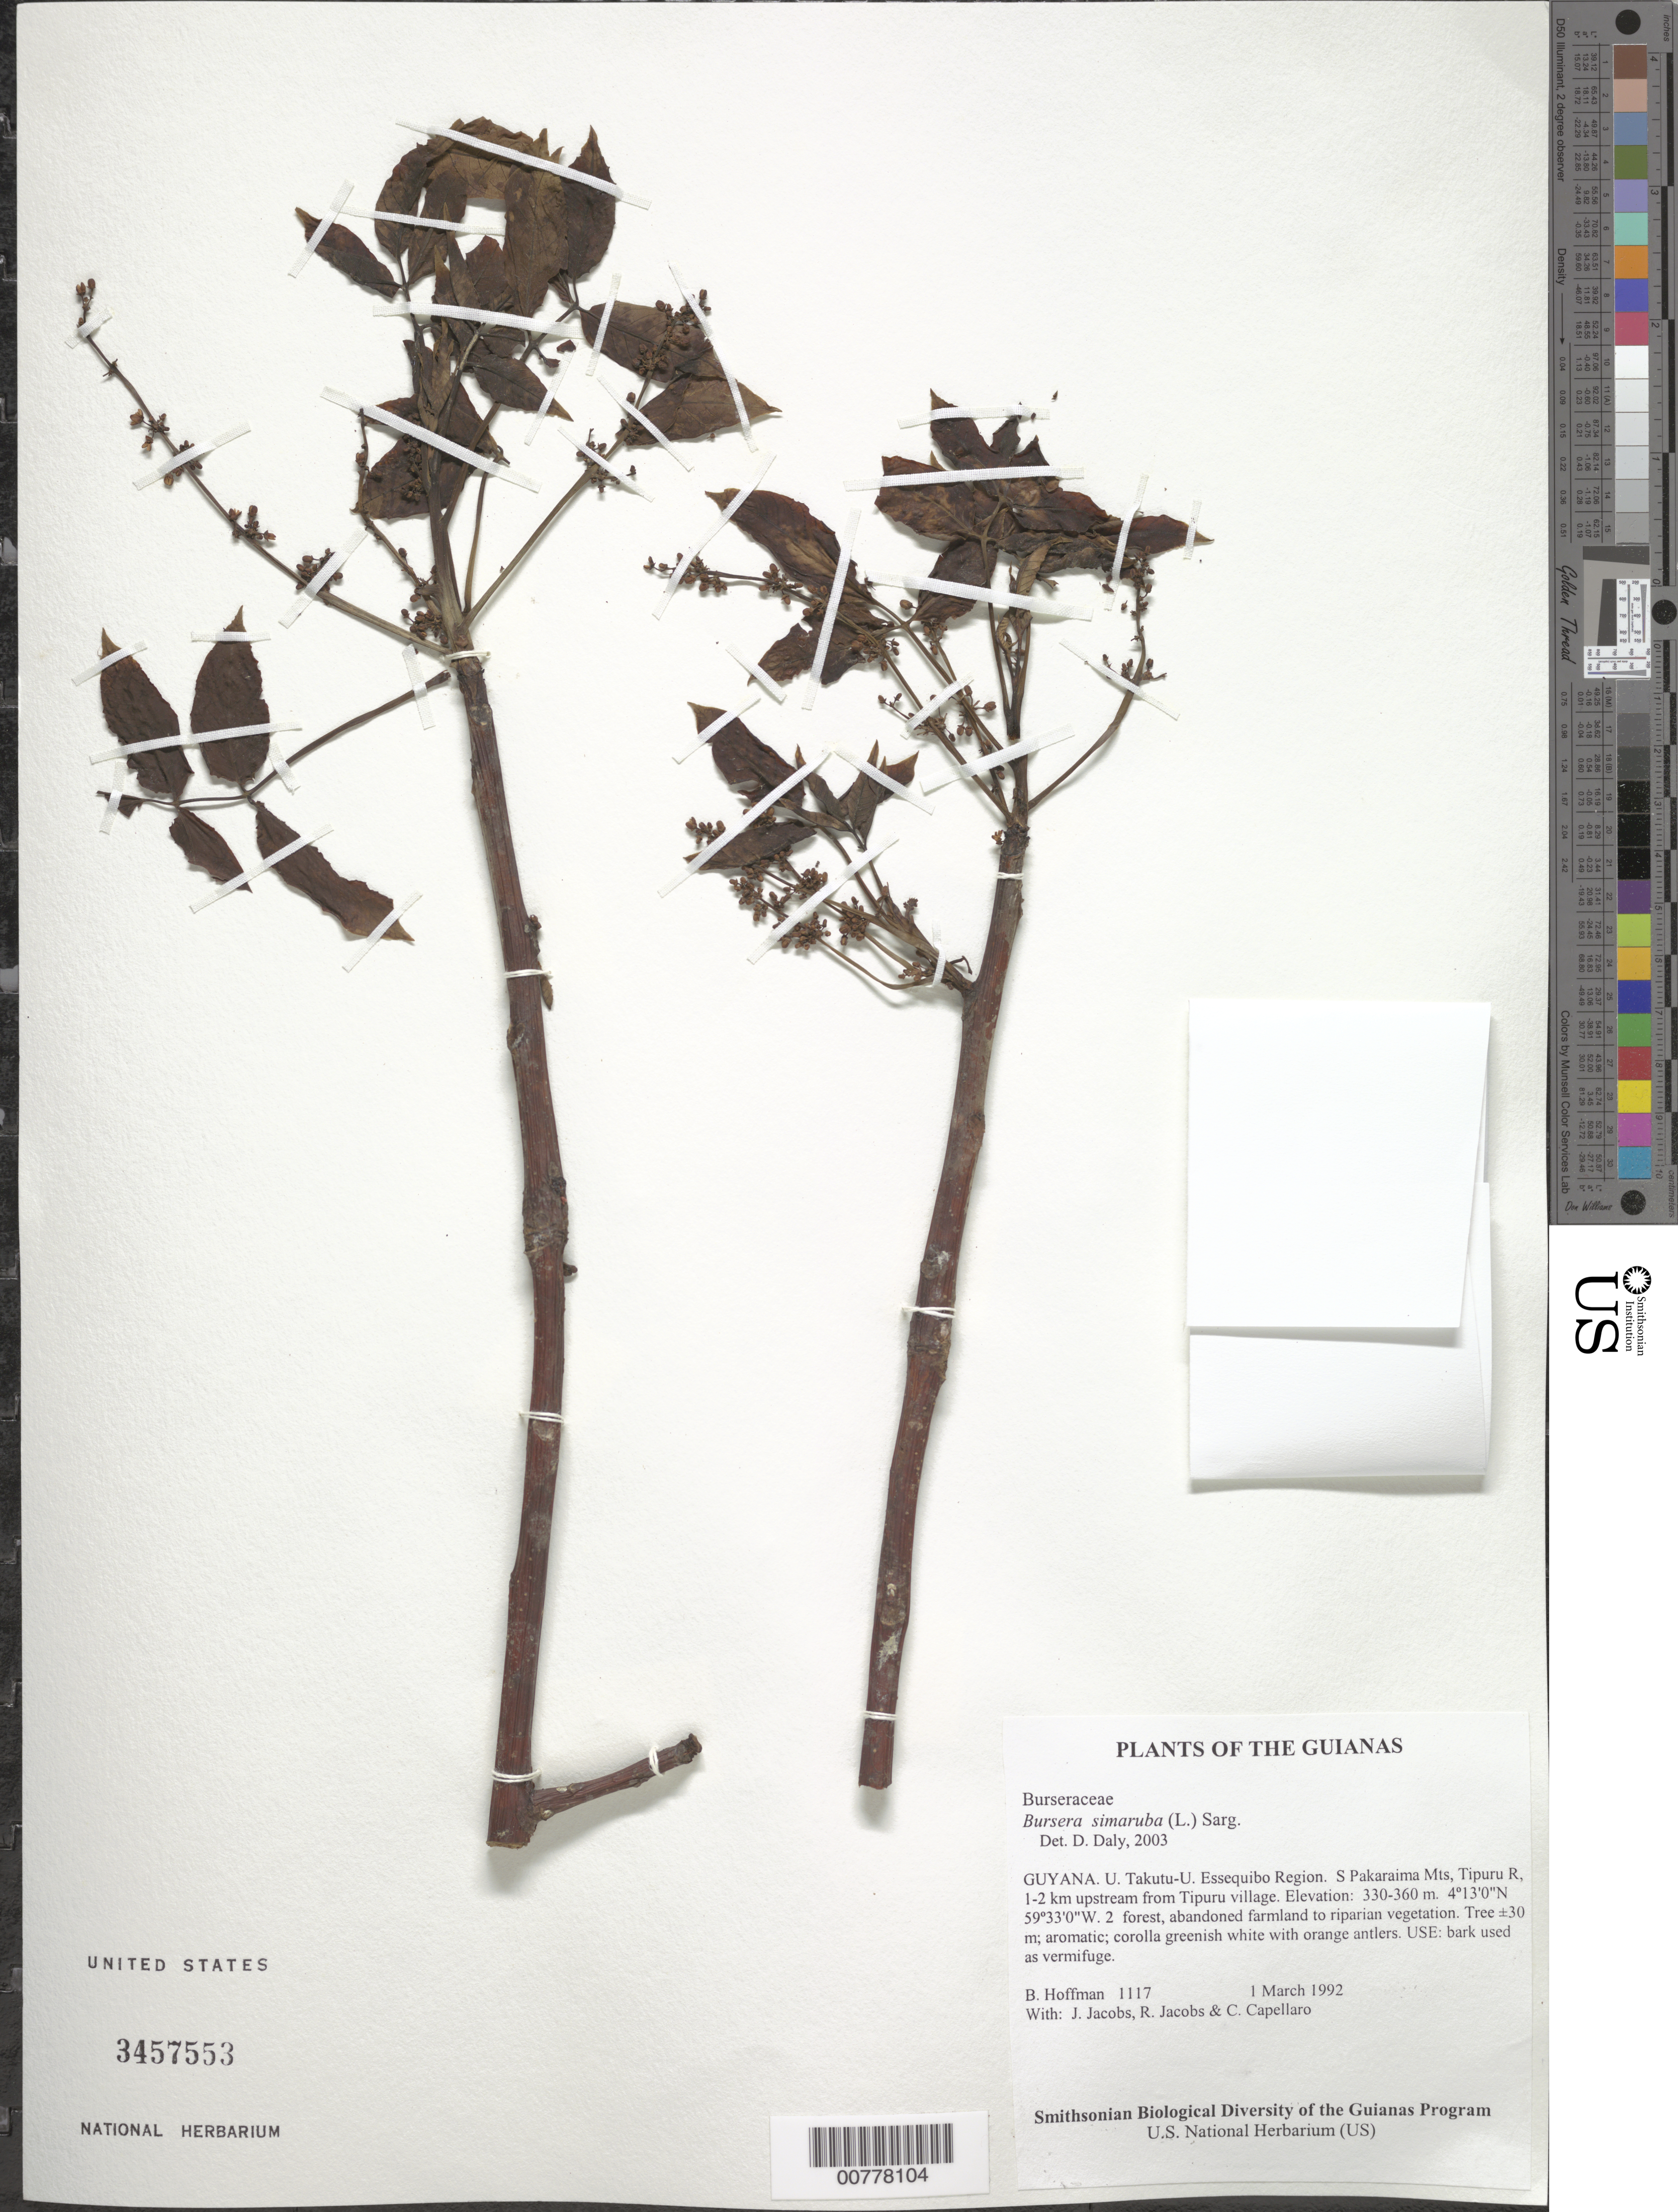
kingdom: Plantae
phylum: Tracheophyta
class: Magnoliopsida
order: Sapindales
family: Burseraceae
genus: Bursera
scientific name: Bursera simaruba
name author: (L.) Sarg.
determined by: Daly, D. C.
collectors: B. Hoffman, J. Jacobs, R. Jacobs & C. Capellaro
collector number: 1117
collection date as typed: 1 March 1992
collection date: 1992-03-01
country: Guyana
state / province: U. Takutu-U. Essequibo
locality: S Pakaraima Mts, Tipuru R., 1-2 km upstream from Tipuru Village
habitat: Secondary forest, abandoned farmland to riparian vegetation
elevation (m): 330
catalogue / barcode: US 3457553